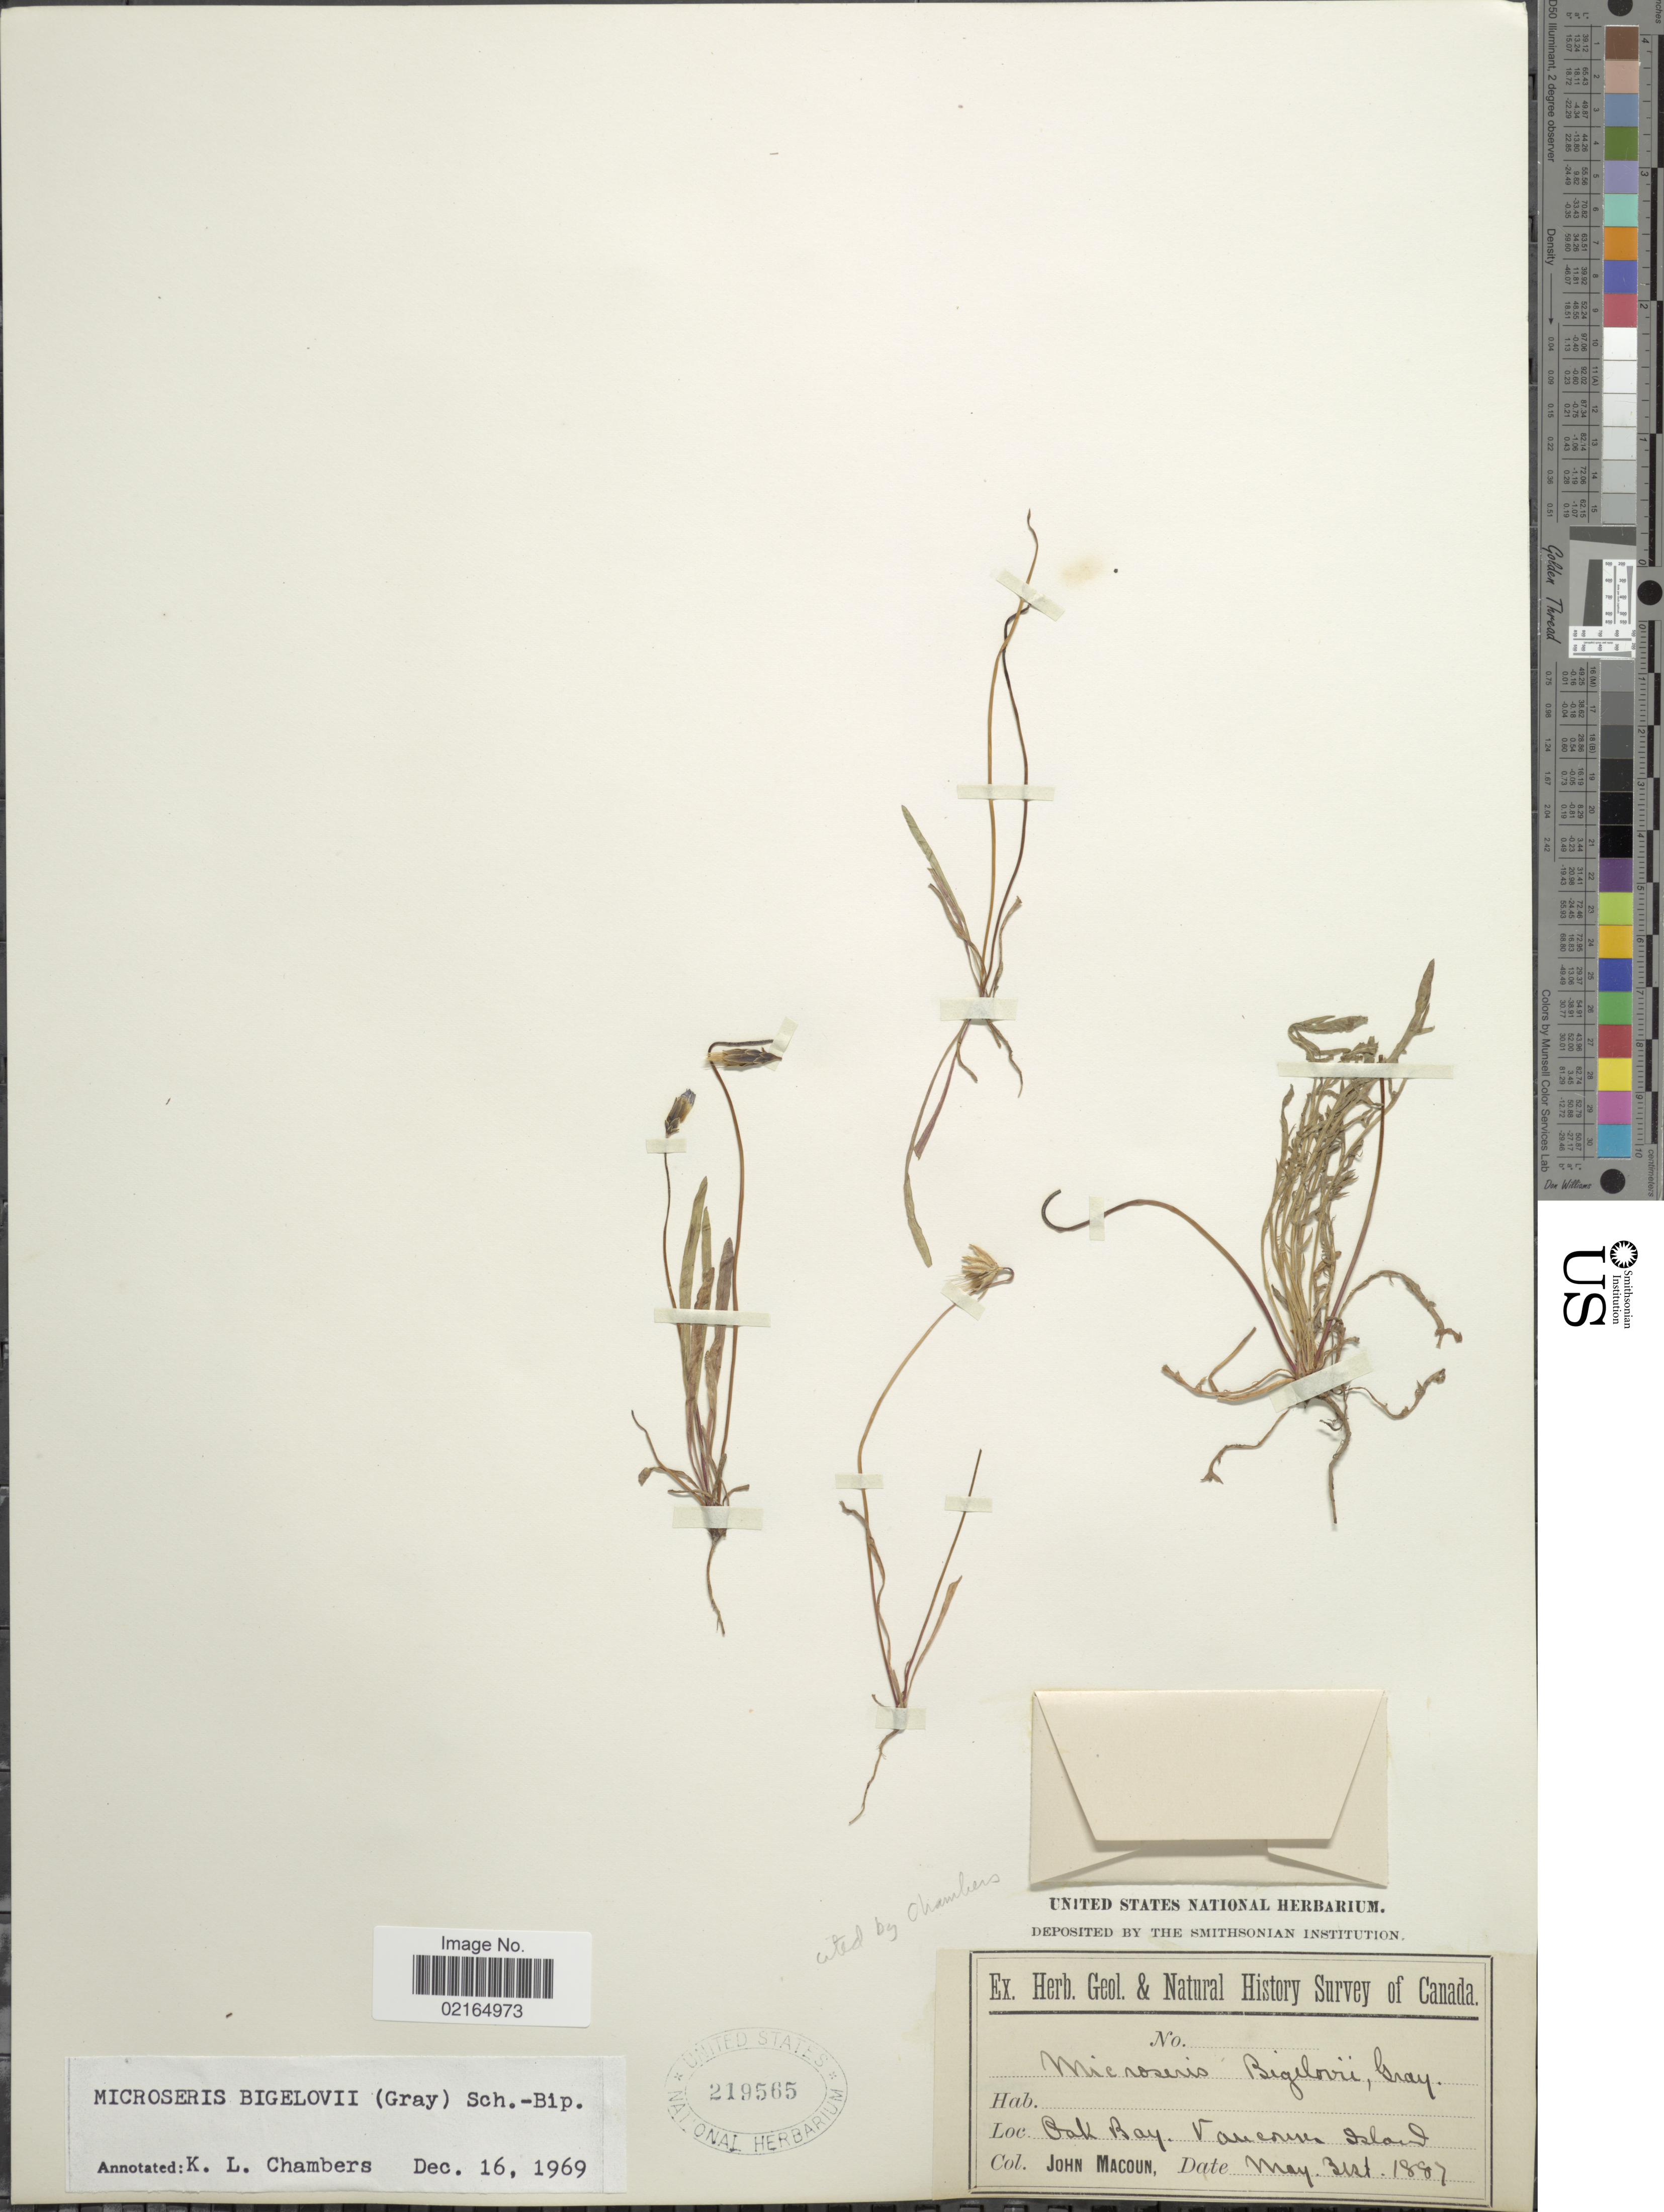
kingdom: Plantae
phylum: Tracheophyta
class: Magnoliopsida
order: Asterales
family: Asteraceae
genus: Microseris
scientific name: Microseris bigelovii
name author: (A. Gray) Sch. Bip.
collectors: J. Macoun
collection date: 1887-05-31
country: Canada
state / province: British Columbia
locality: Oak Bay, Vancouver Island.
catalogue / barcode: US 219565